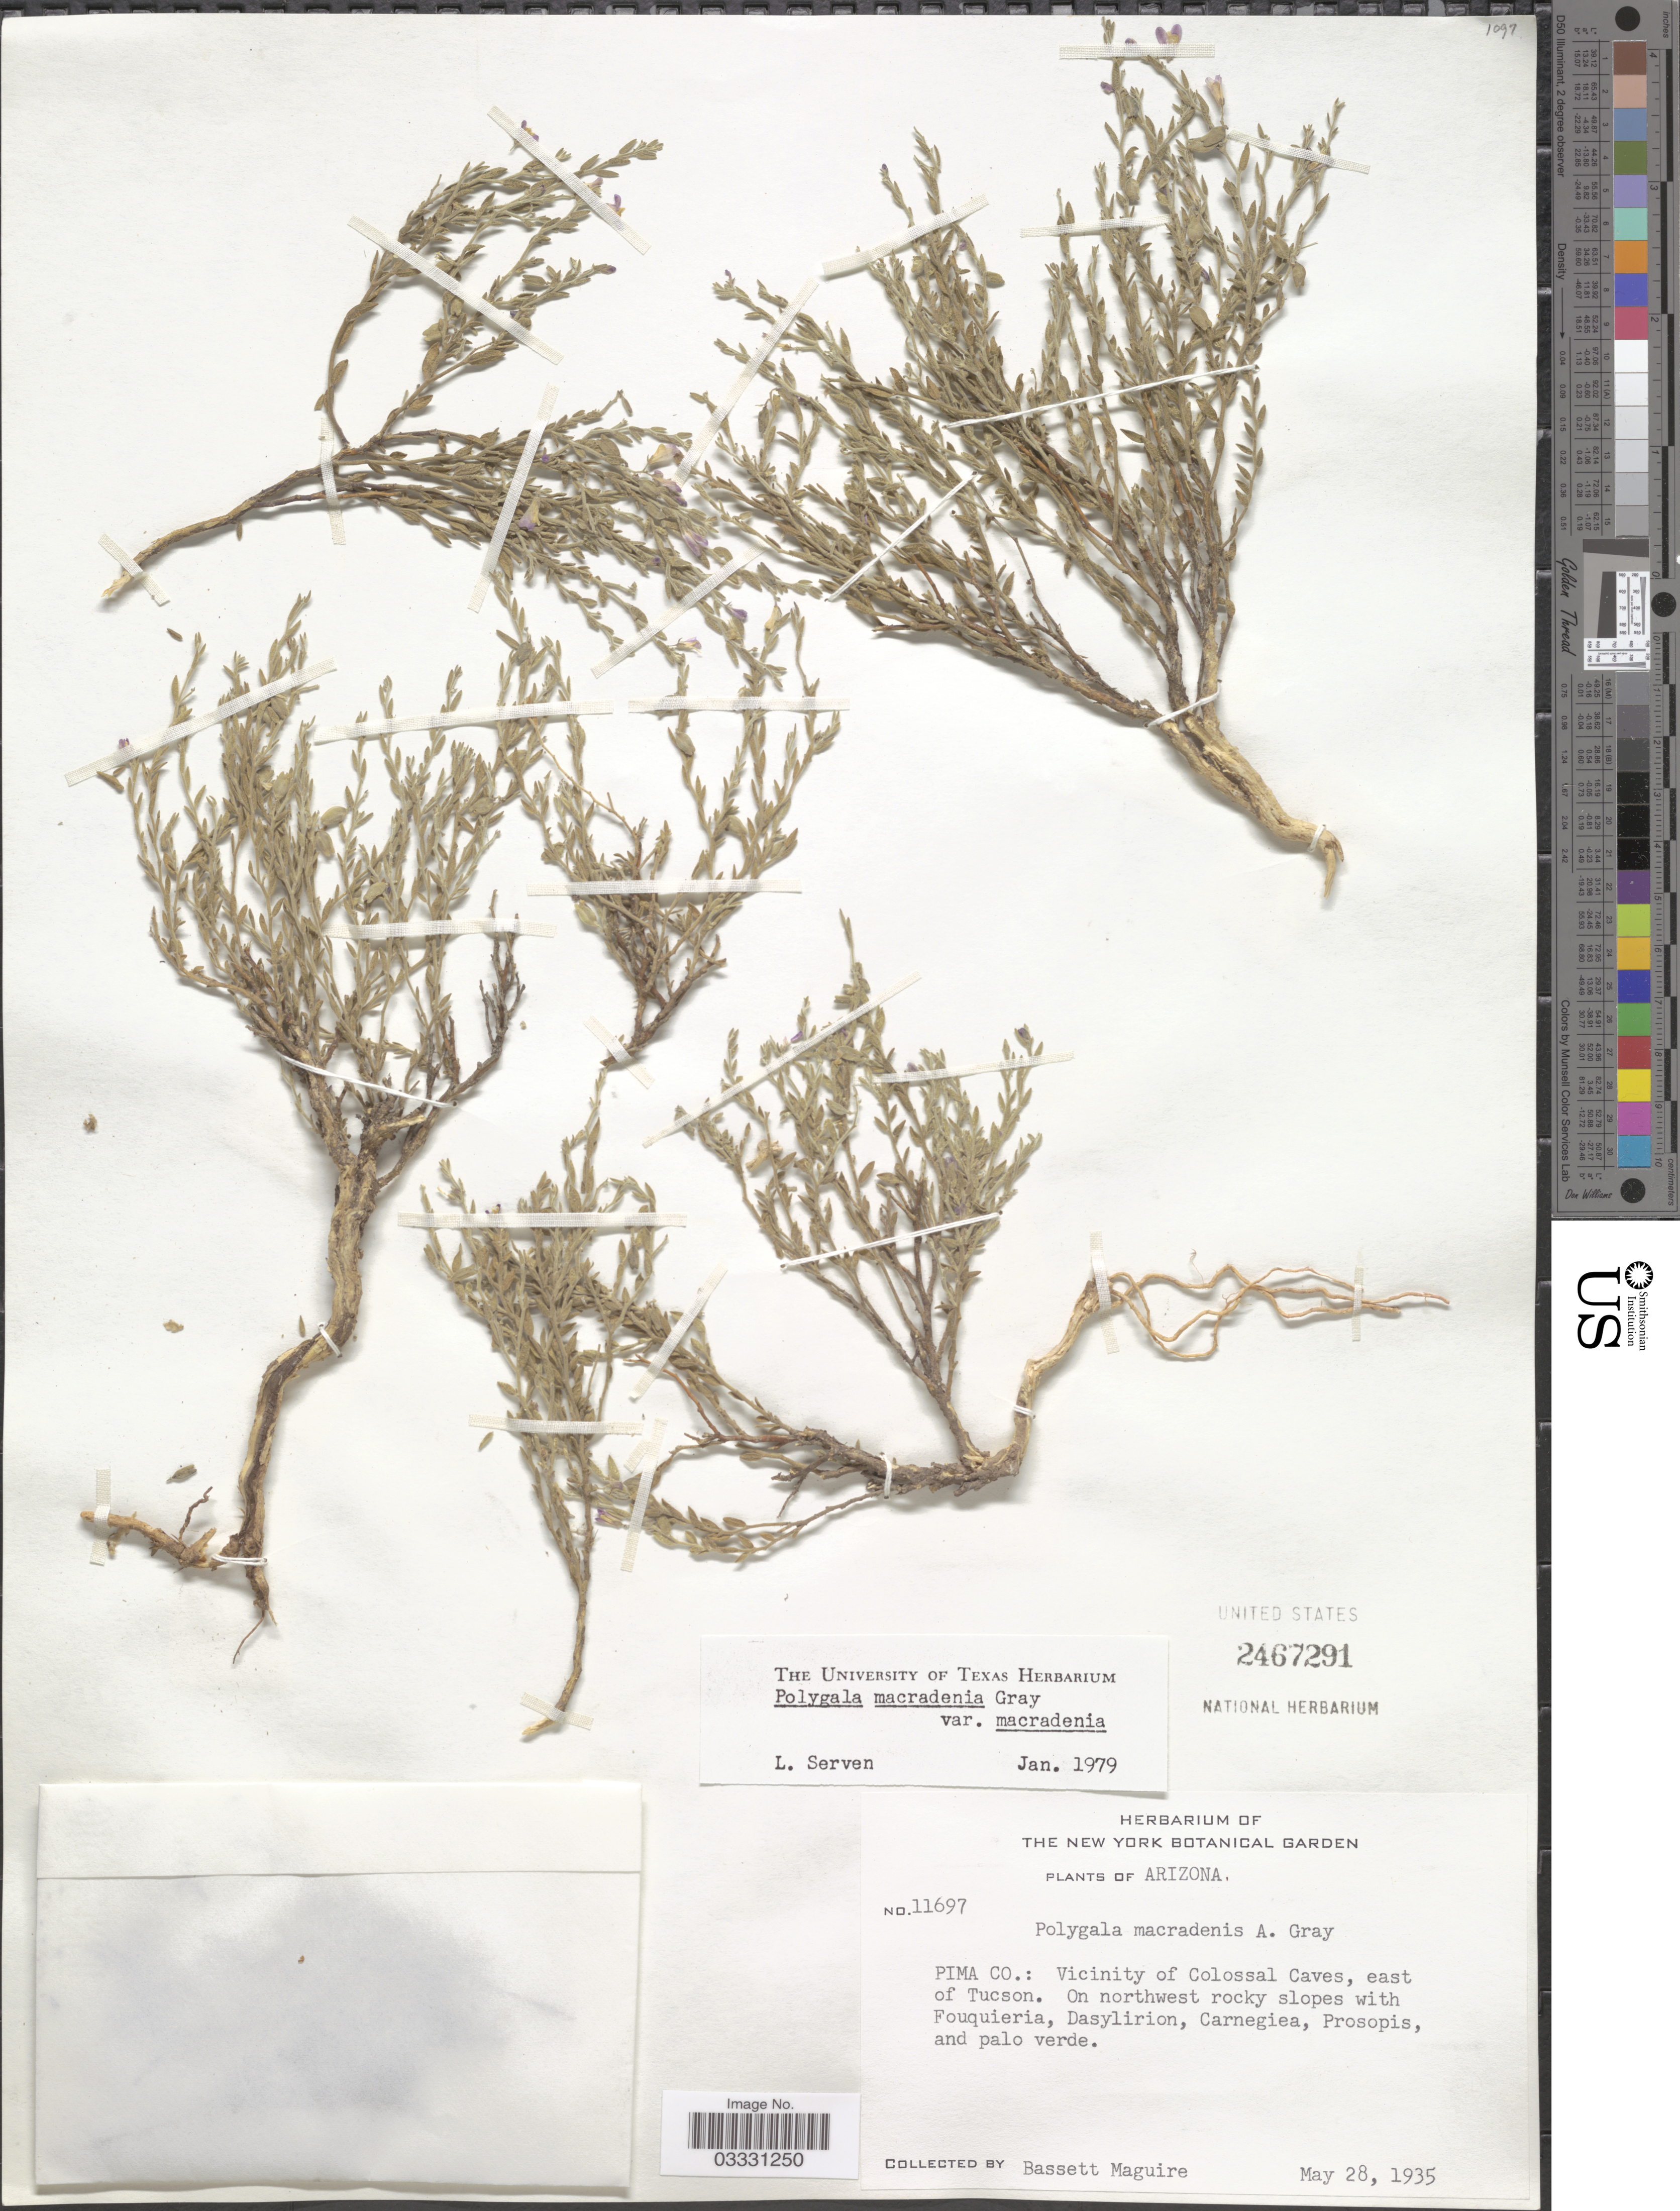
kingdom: Plantae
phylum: Tracheophyta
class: Magnoliopsida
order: Fabales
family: Polygalaceae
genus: Hebecarpa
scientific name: Hebecarpa macradenia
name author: (A. Gray) J.R. Abbott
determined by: Strong, Mark T., (BOT), Smithsonian Institution - National Museum of Natural History (UNITED STATES)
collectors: B. Maguire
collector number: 11697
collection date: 1935-05-28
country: United States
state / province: Arizona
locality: Pima Co.: Vicinity of Colossal Caves, east of Tucson. On northwest rocky slopes.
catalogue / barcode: US 2467291